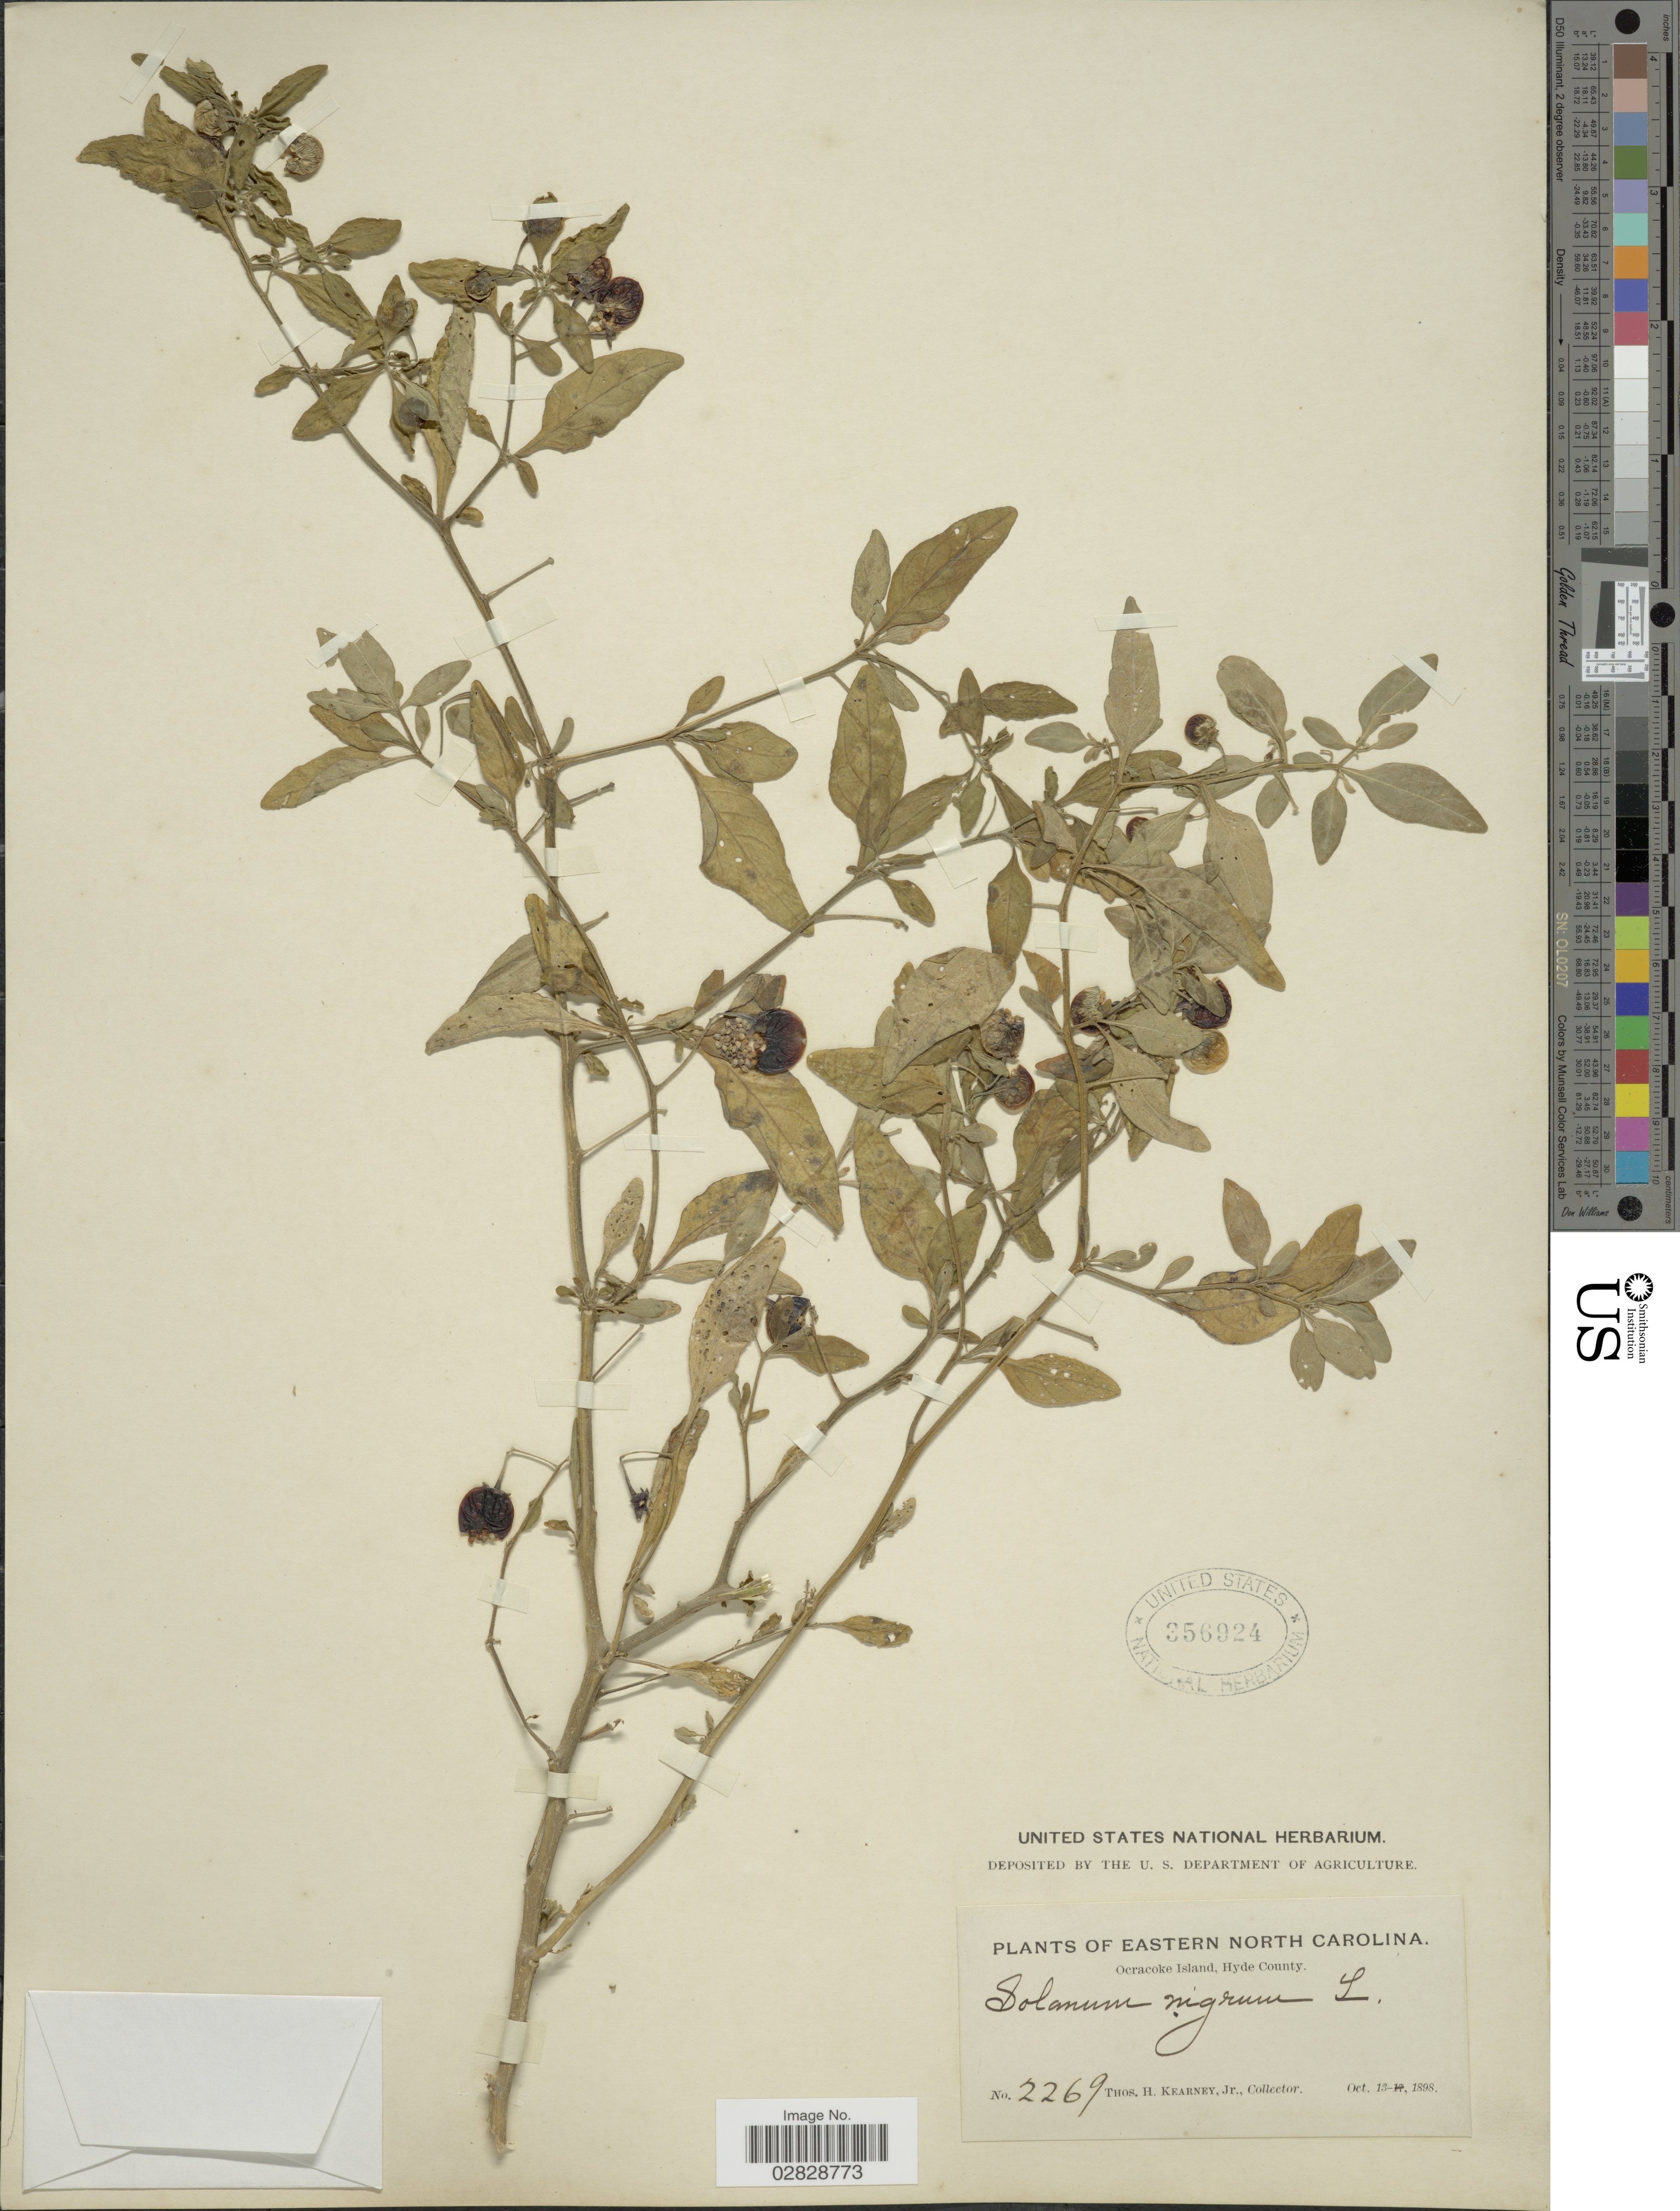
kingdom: Plantae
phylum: Tracheophyta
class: Magnoliopsida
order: Solanales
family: Solanaceae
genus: Solanum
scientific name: Solanum pseudogracile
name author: Heiser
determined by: Knapp, S. D.; Särkinen, T.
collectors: T. H. Kearney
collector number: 2269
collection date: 1898-10-13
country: United States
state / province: North Carolina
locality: Eastern North Carolina. Ocracoke Island, Hyde County.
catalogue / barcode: US 356924